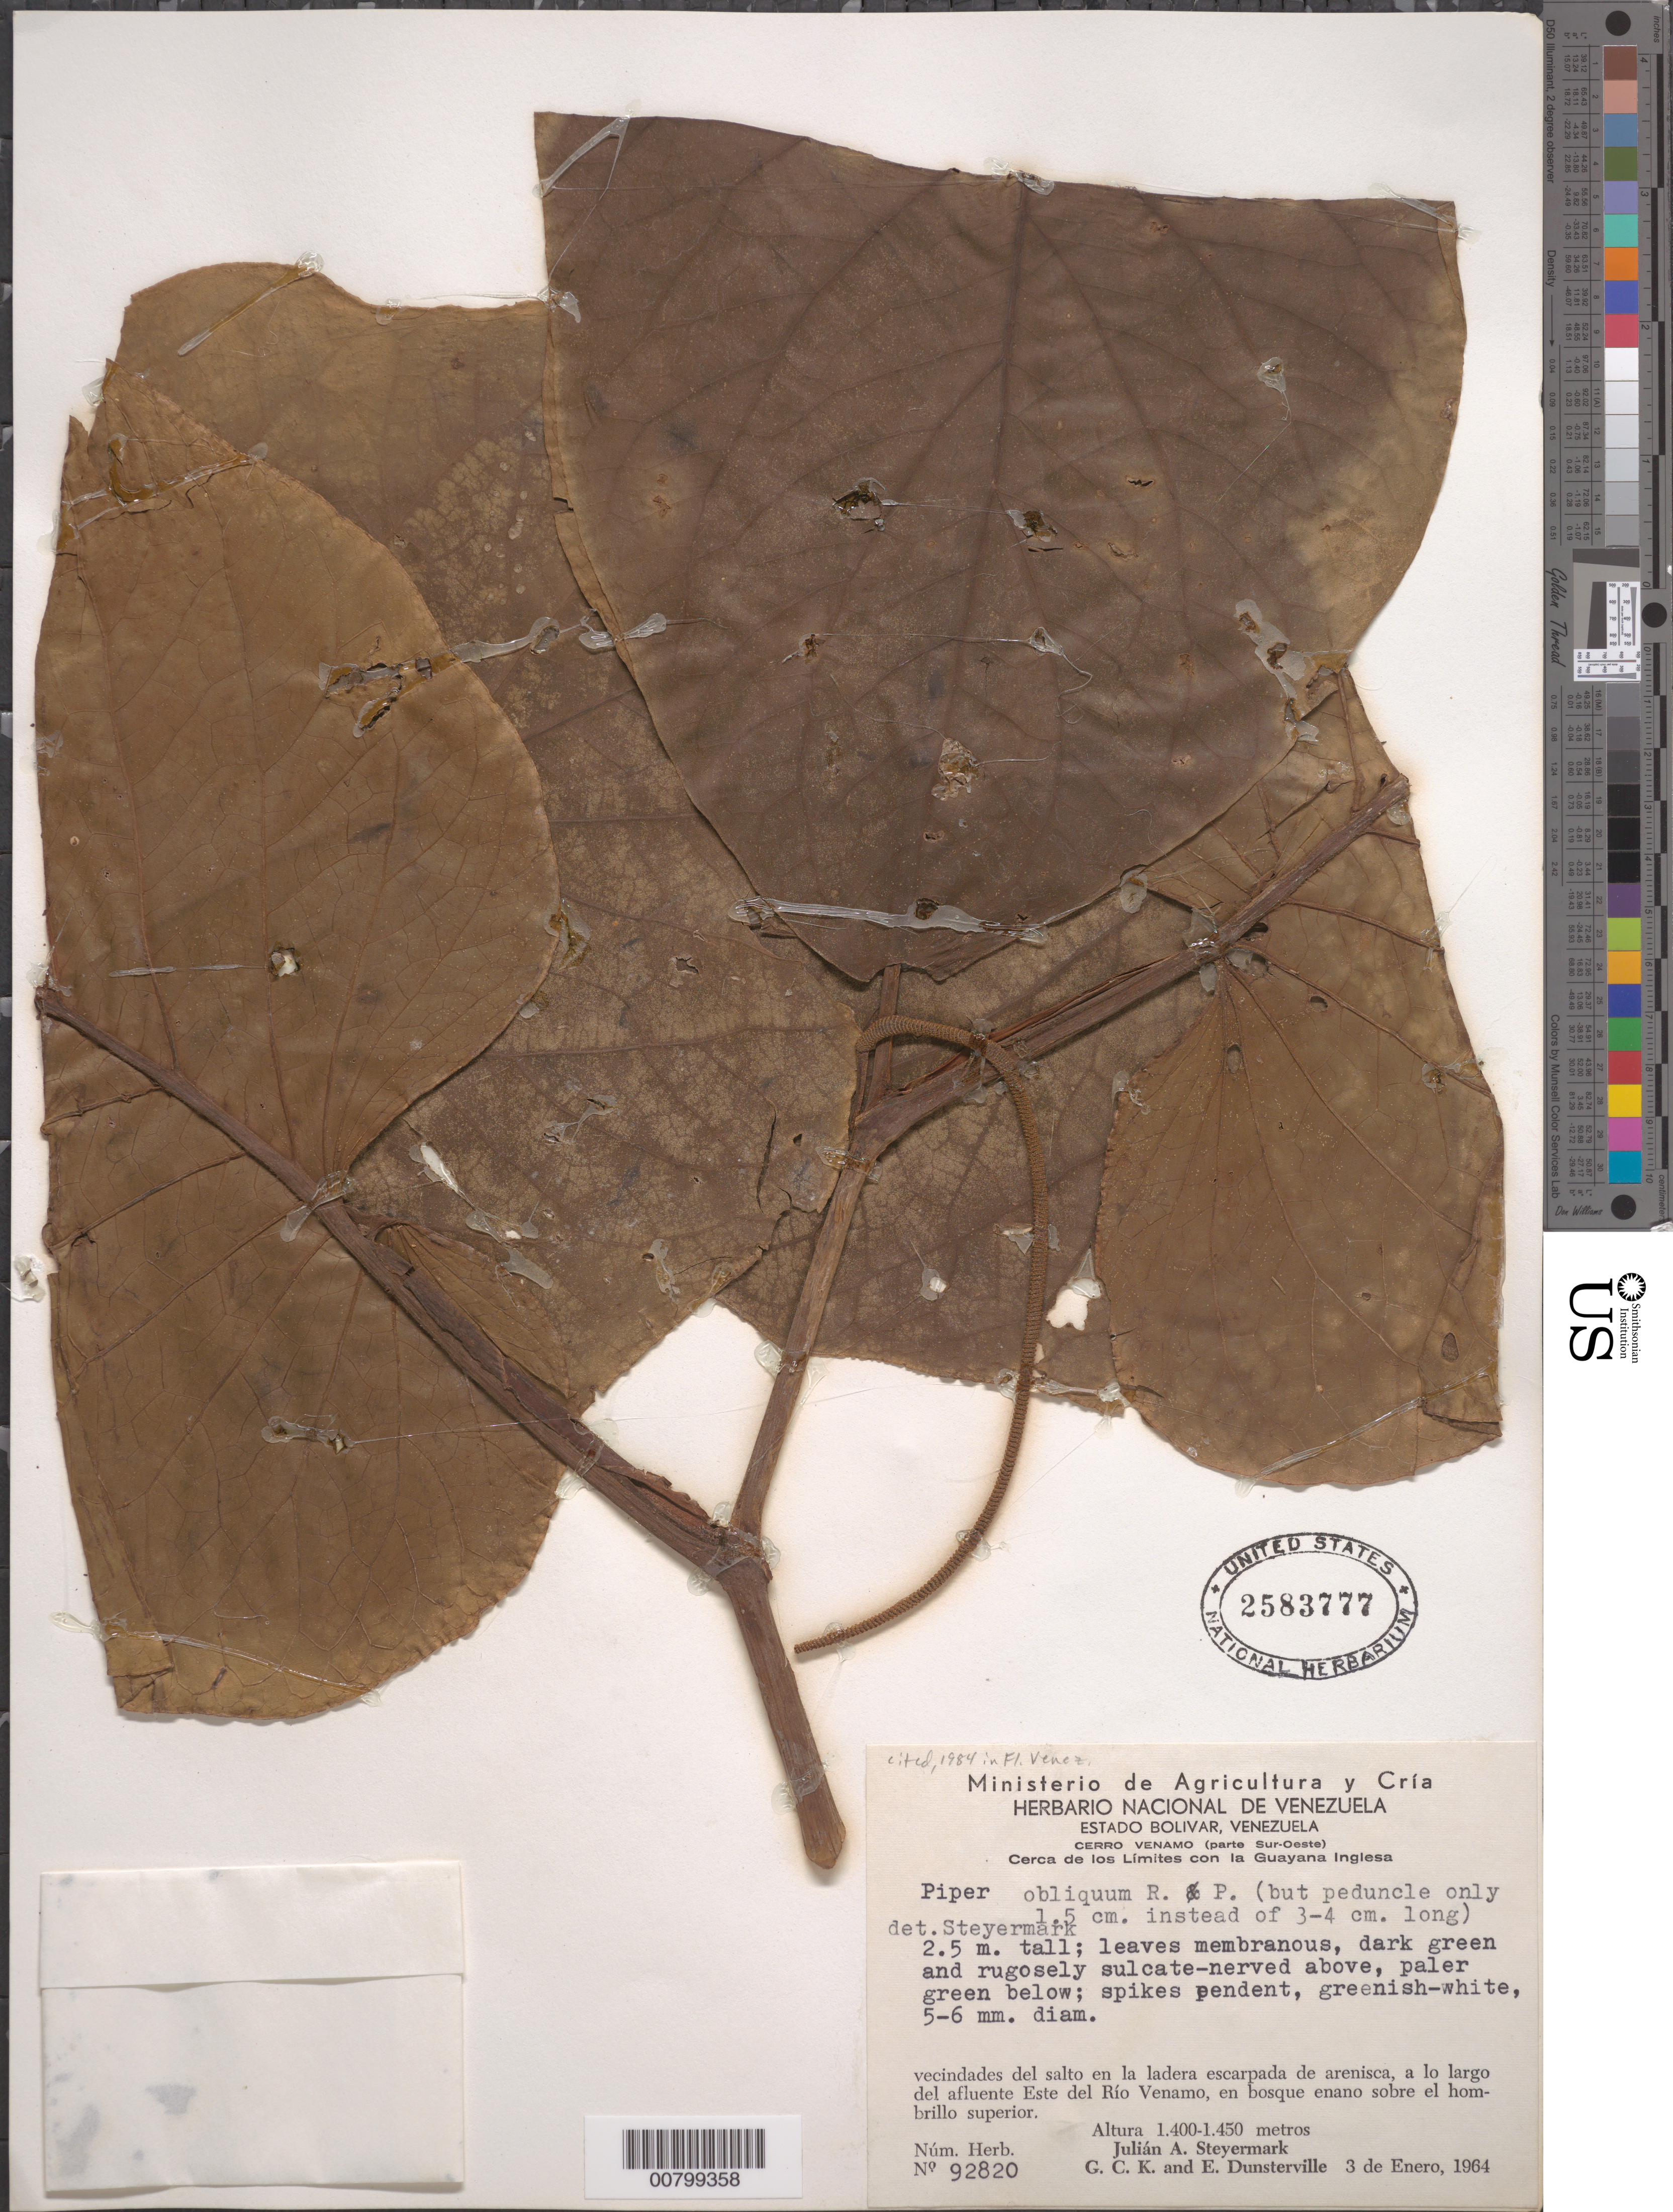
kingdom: Plantae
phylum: Tracheophyta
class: Magnoliopsida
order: Piperales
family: Piperaceae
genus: Piper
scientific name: Piper obliquum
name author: Ruiz & Pav.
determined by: Steyermark, Julian A., (VEN)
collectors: J. Steyermark, G. C. K. Dunsterville & E. Dunsterville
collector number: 92820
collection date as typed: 3-Jan-64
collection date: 1964-01-03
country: Venezuela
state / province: Bolívar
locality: Cerro Venamo (parte Sur-Oeste), Río Venamo, along affluent E of Río Venamo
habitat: Salto en la ladera escarpada de arenisca; en bosque enano sobre el hombrillo superior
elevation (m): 1400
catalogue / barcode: US 2583777